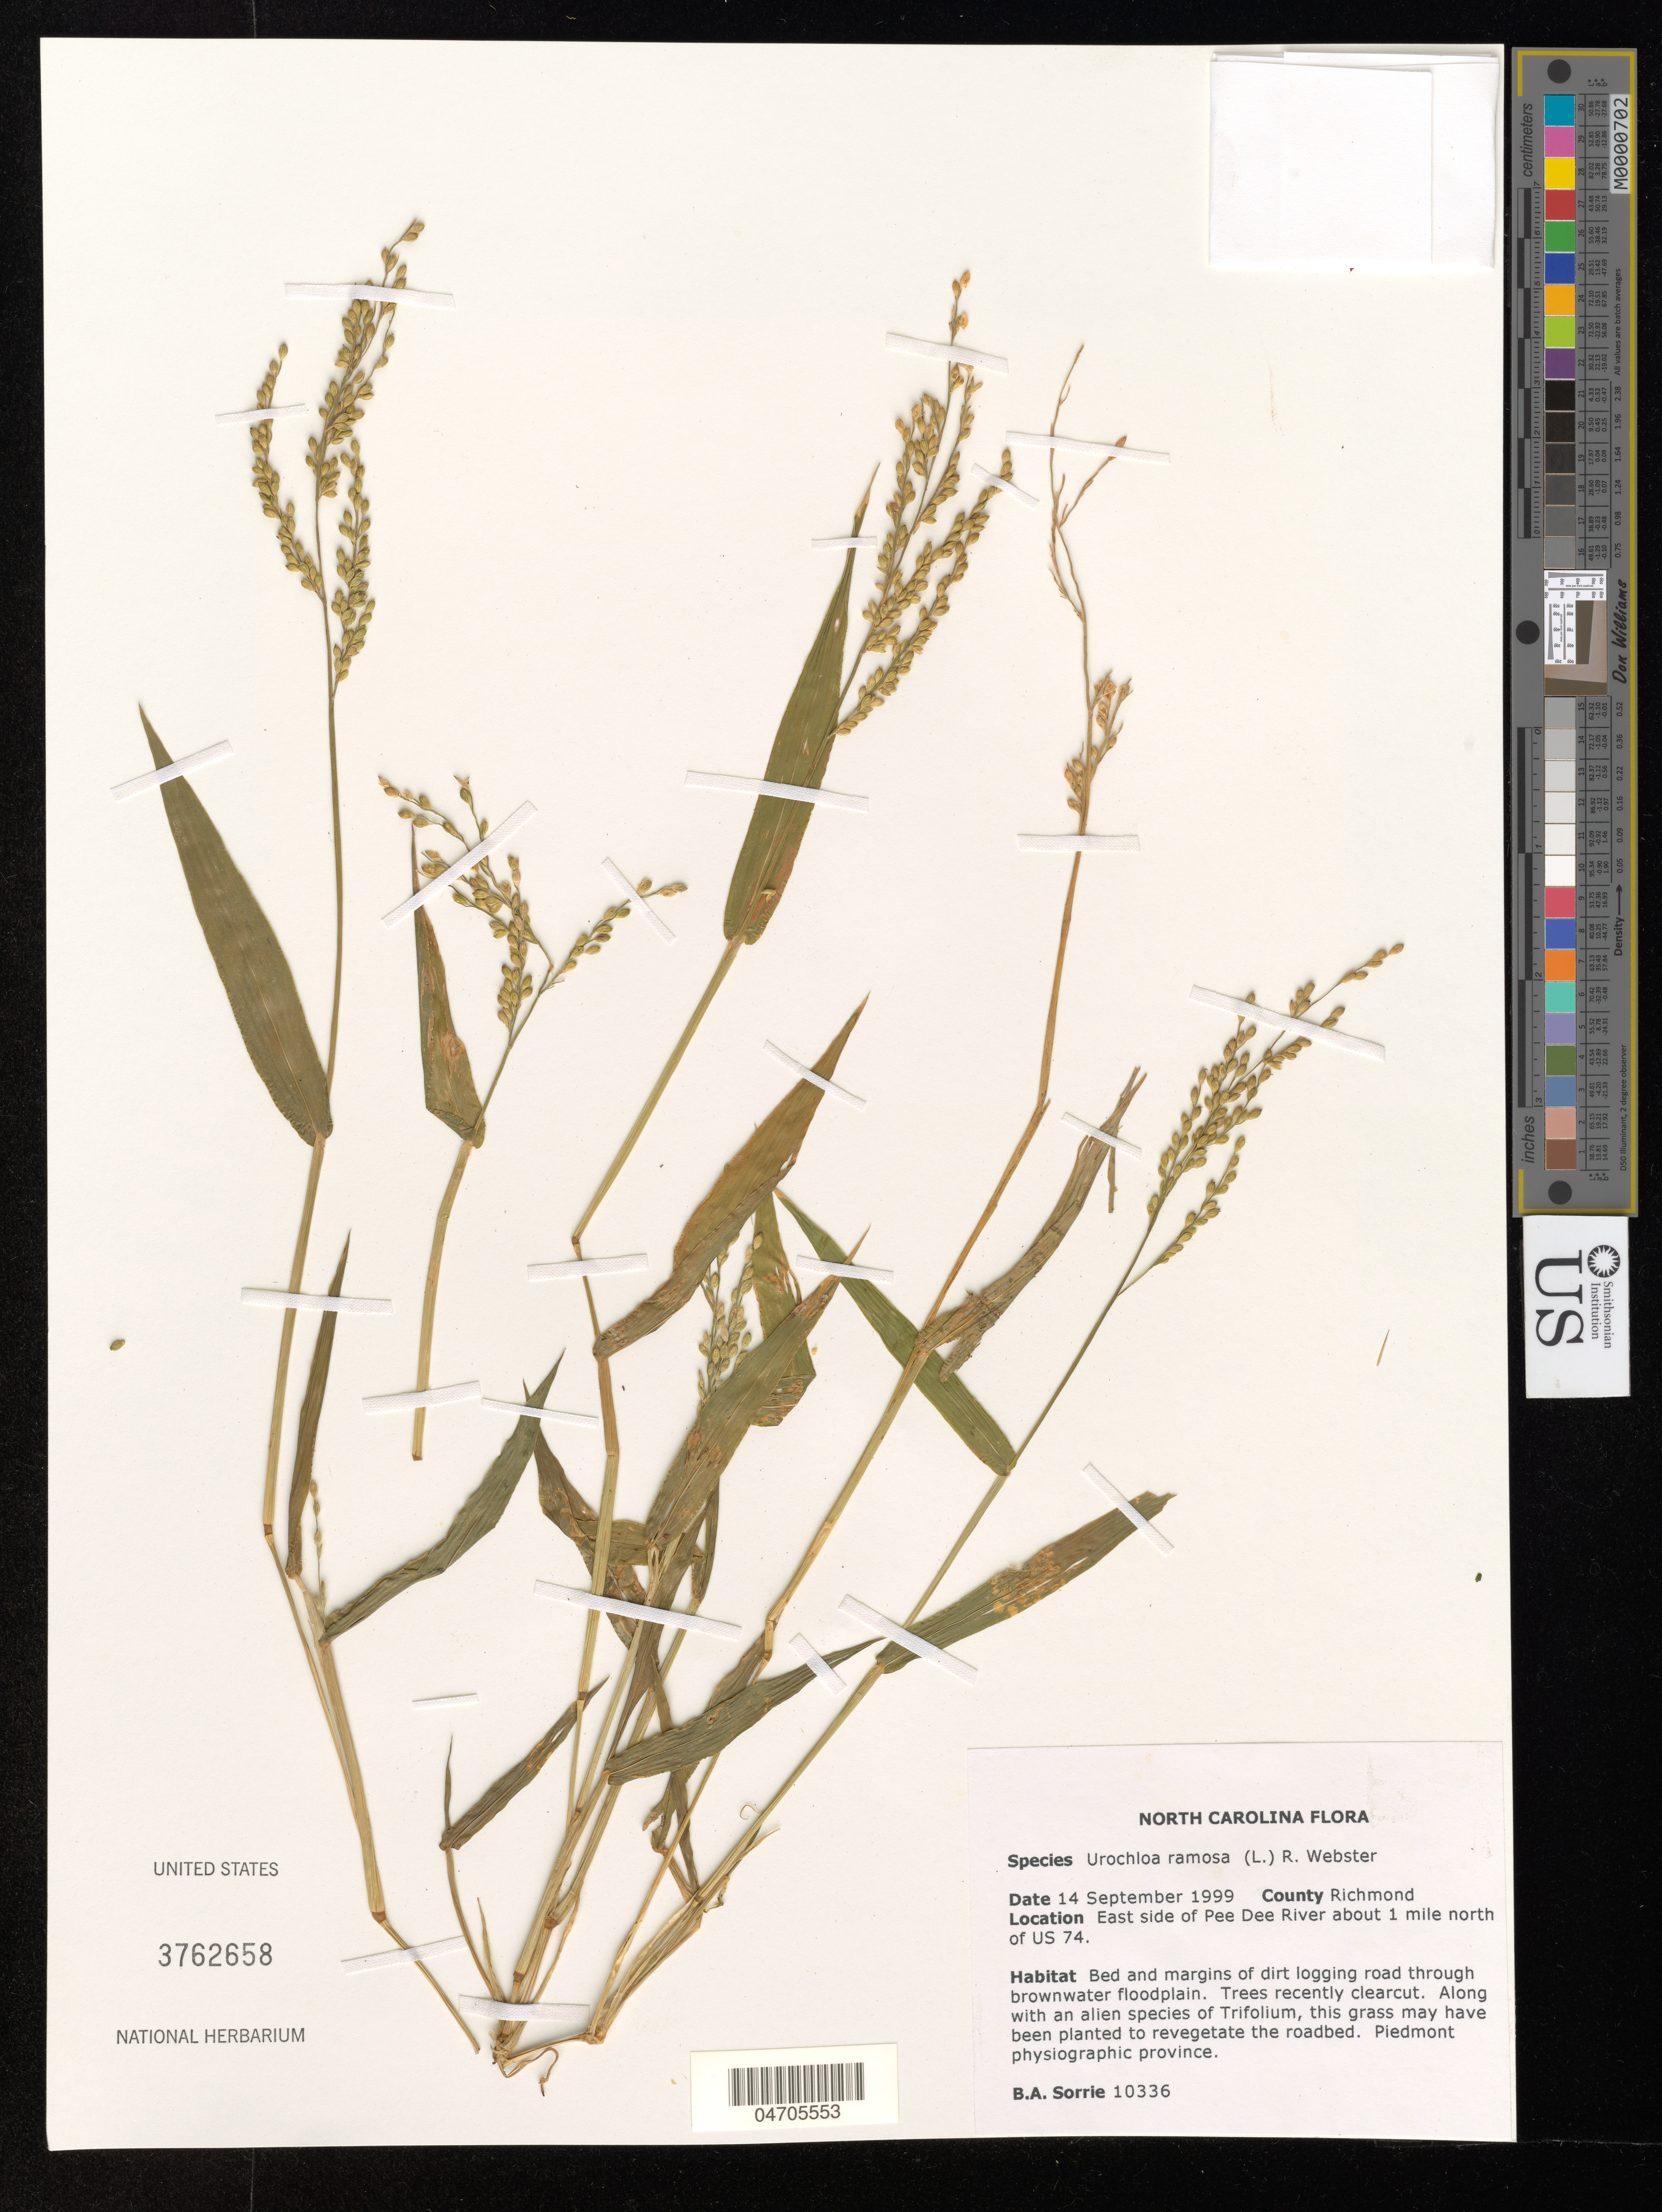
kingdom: Plantae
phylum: Tracheophyta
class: Liliopsida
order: Poales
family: Poaceae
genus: Urochloa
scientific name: Urochloa ramosa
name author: T.Q. Nguyen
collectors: B. Sorrie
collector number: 10336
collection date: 1999-09-14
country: United States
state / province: North Carolina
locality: County Richmond. East side of Pee Dee River about 1 mile north of US 74.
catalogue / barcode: US 3762658